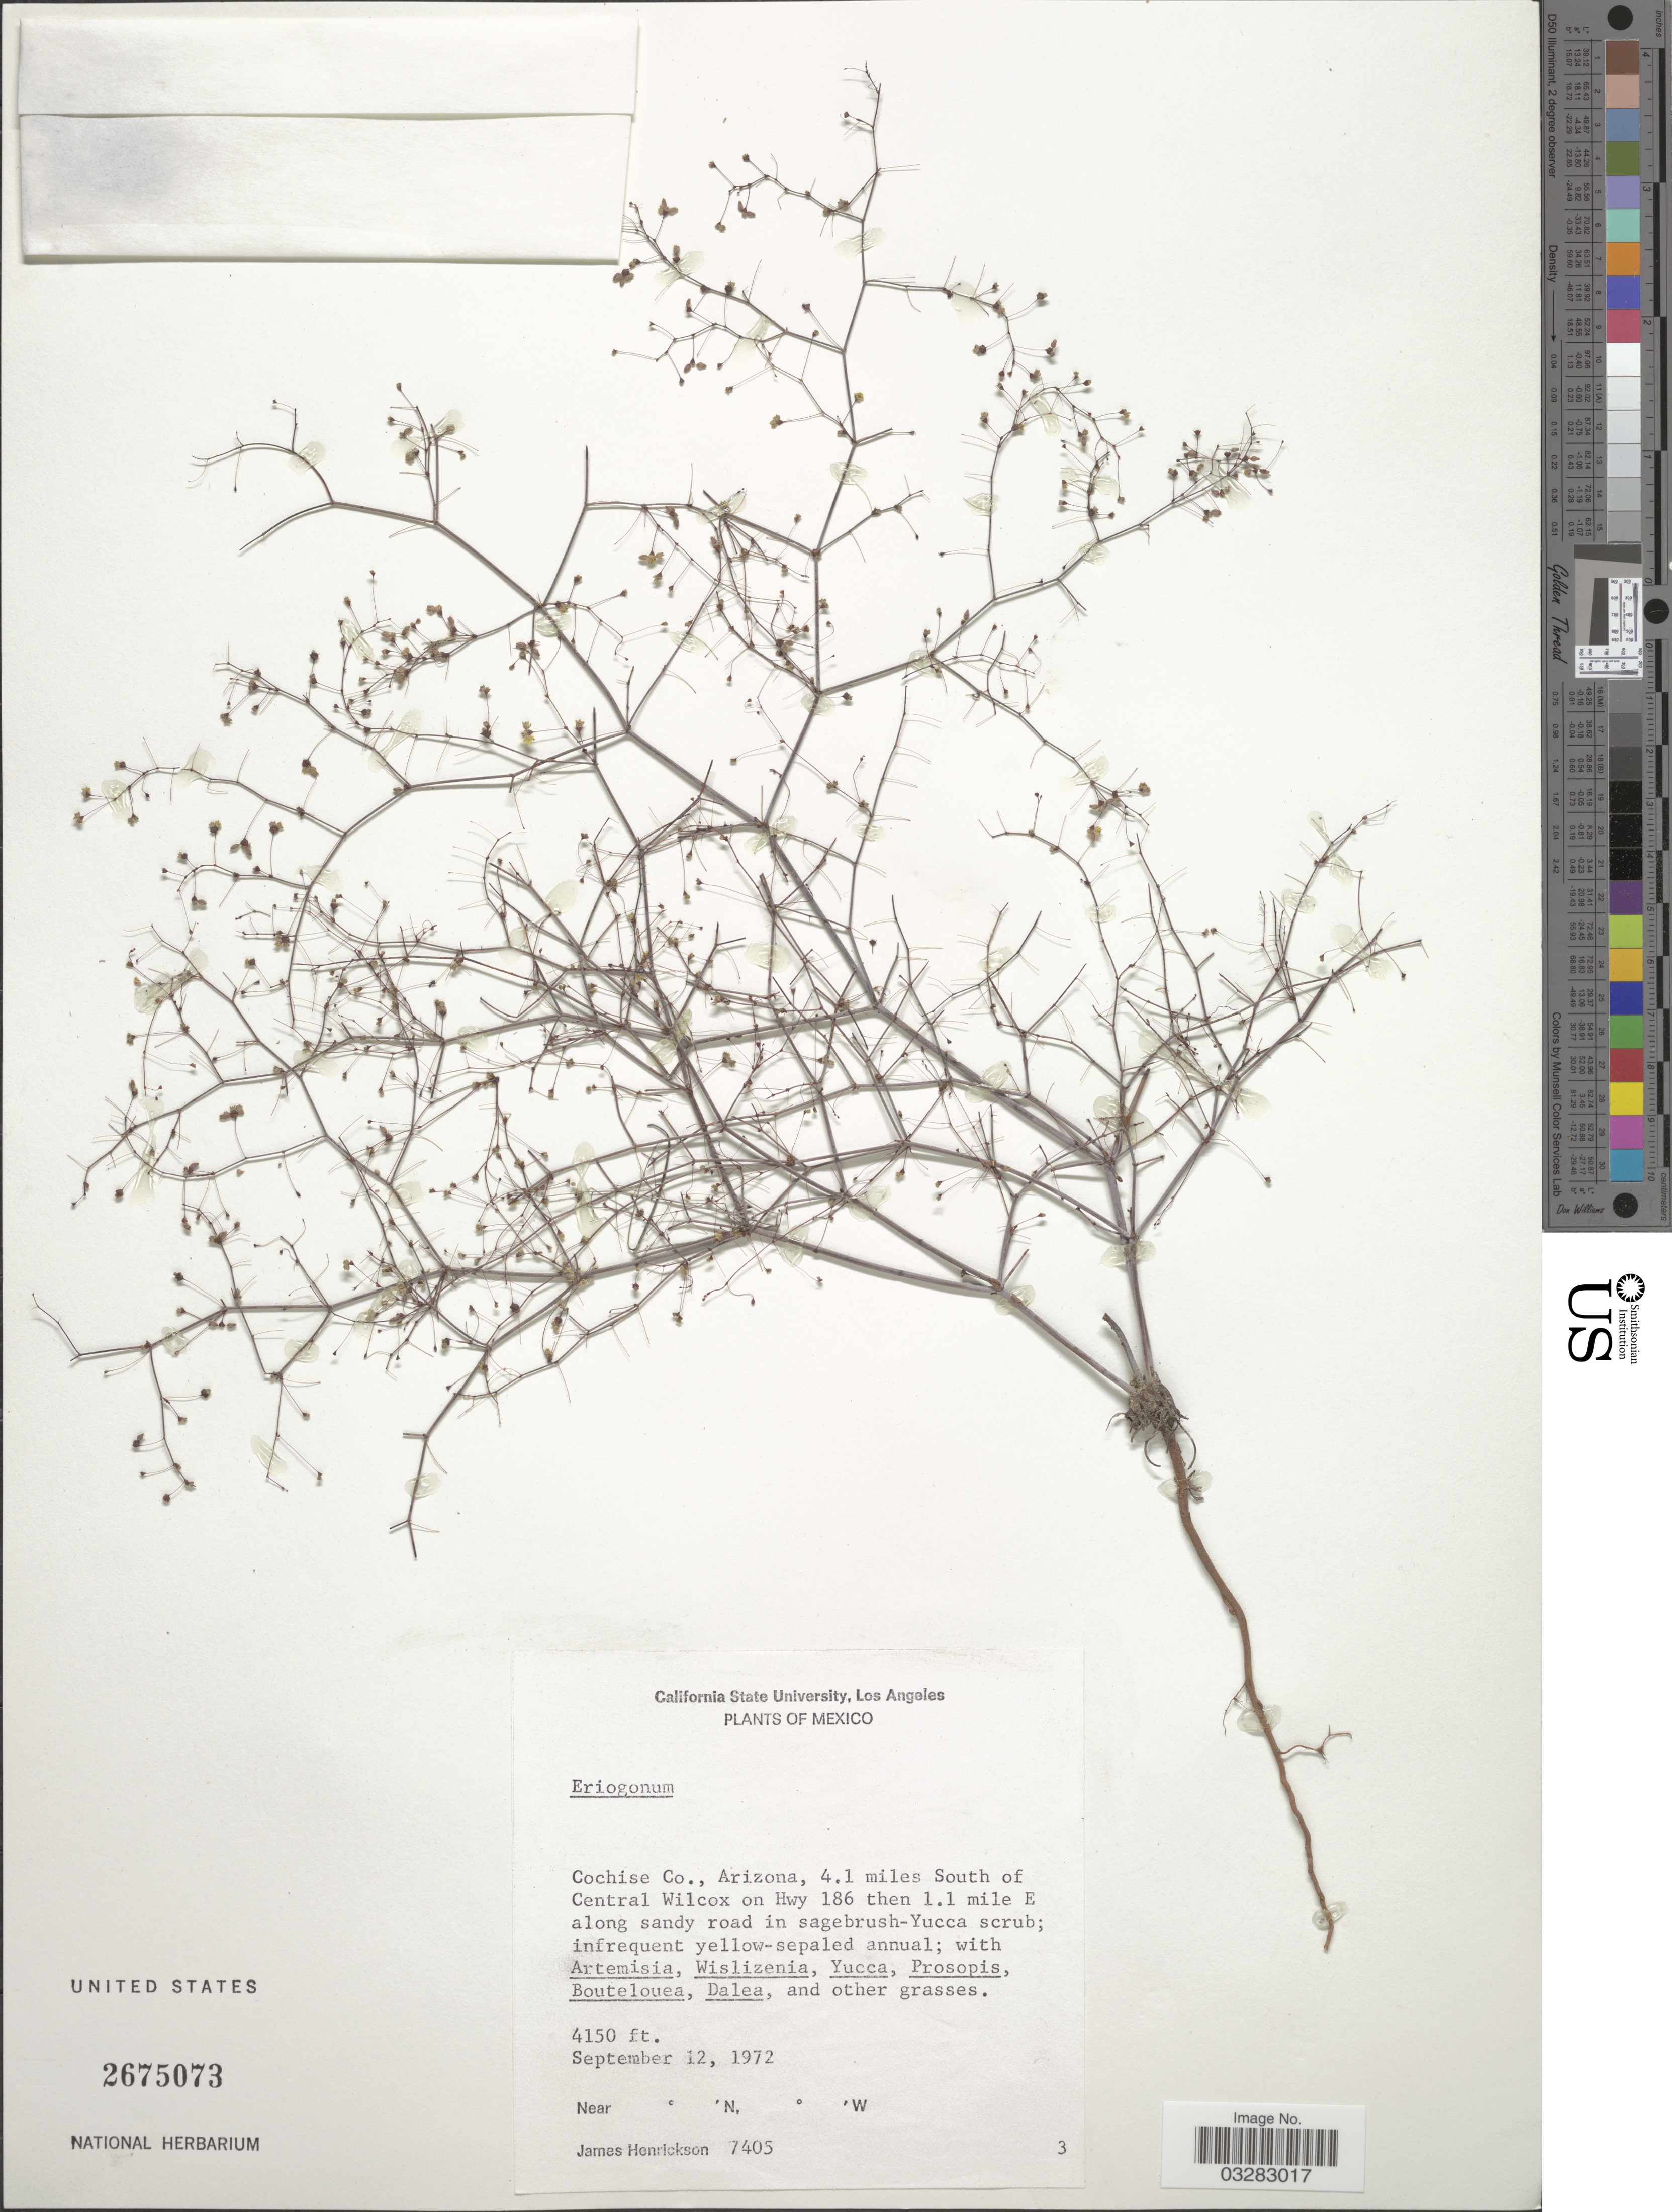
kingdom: Plantae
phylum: Tracheophyta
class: Magnoliopsida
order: Caryophyllales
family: Polygonaceae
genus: Eriogonum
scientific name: Eriogonum sp.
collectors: J. Henrickson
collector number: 7405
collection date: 1972-09-12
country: United States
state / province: Arizona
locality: Cochise Co., Arizona, 4.1 miles South of Central Wilcox on Hwy 186 then 1.1 mile E along sandy road in sagebrush-Yucca scrub.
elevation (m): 1265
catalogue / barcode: US 2675073